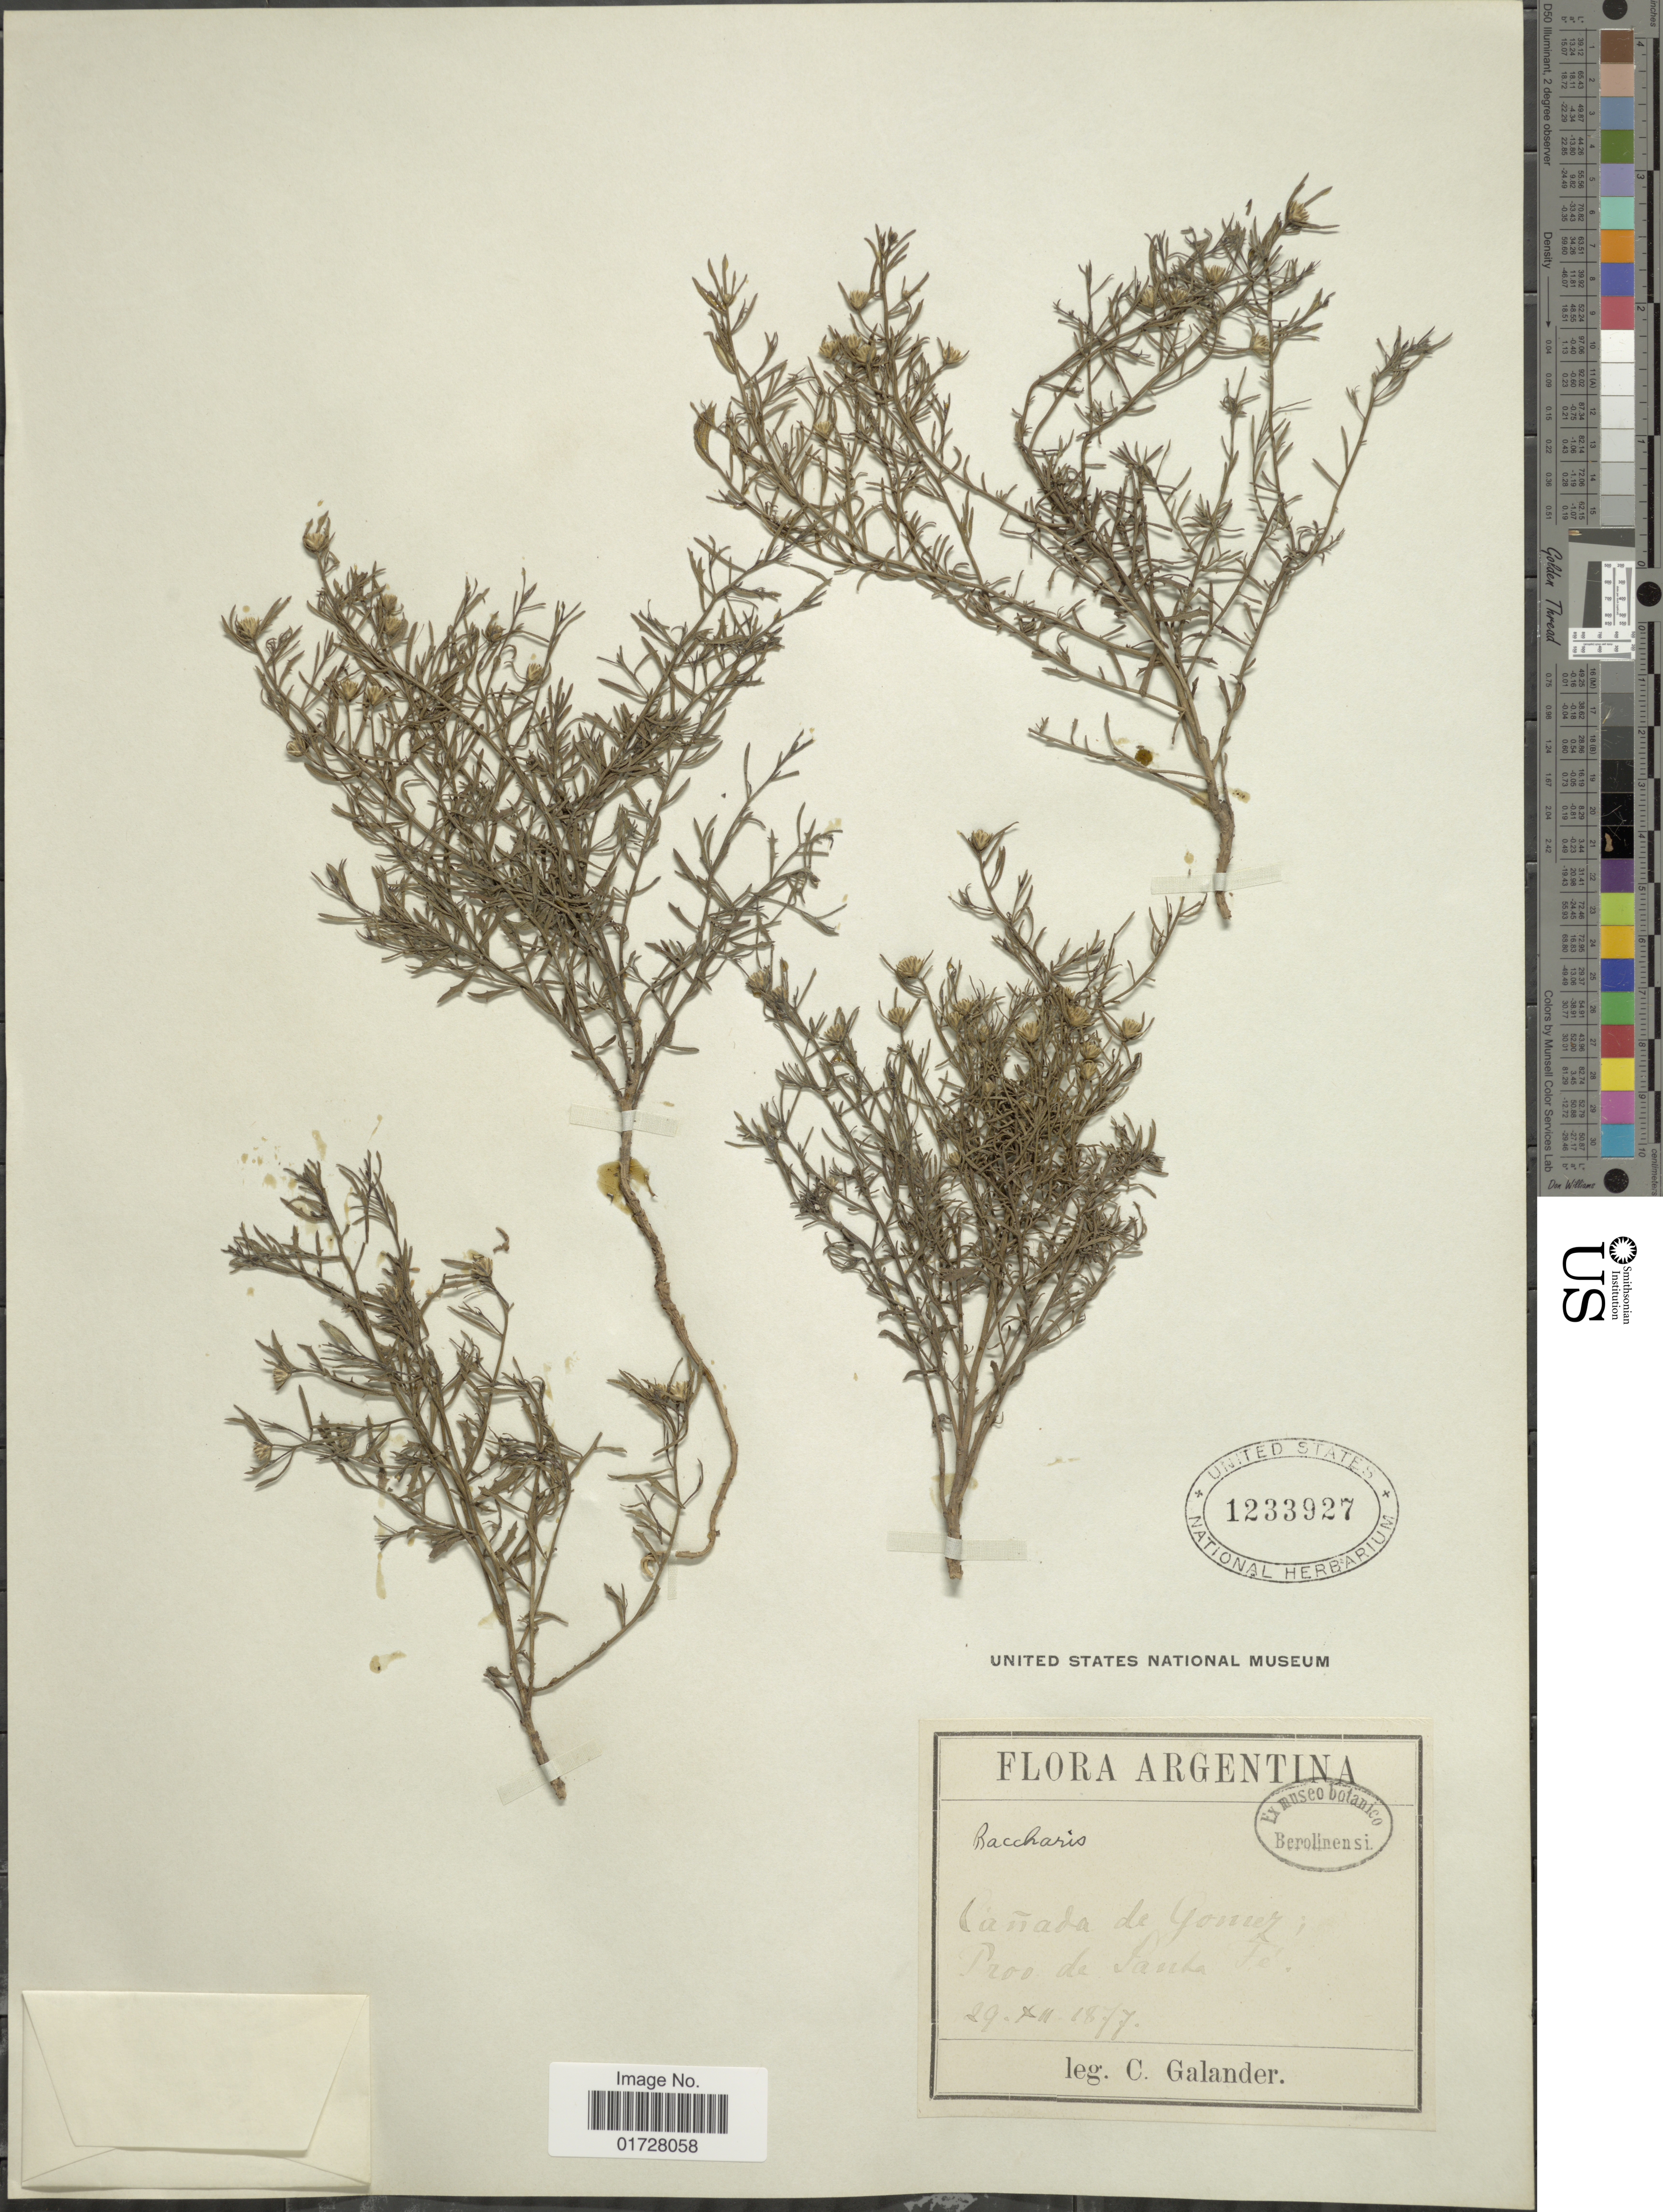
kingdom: Plantae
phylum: Tracheophyta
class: Magnoliopsida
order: Asterales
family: Asteraceae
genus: Baccharis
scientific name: Baccharis sp.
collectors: C. Galander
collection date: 1877-12-29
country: Argentina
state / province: Santa Fe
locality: Canada de Gomez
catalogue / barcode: US 1233927